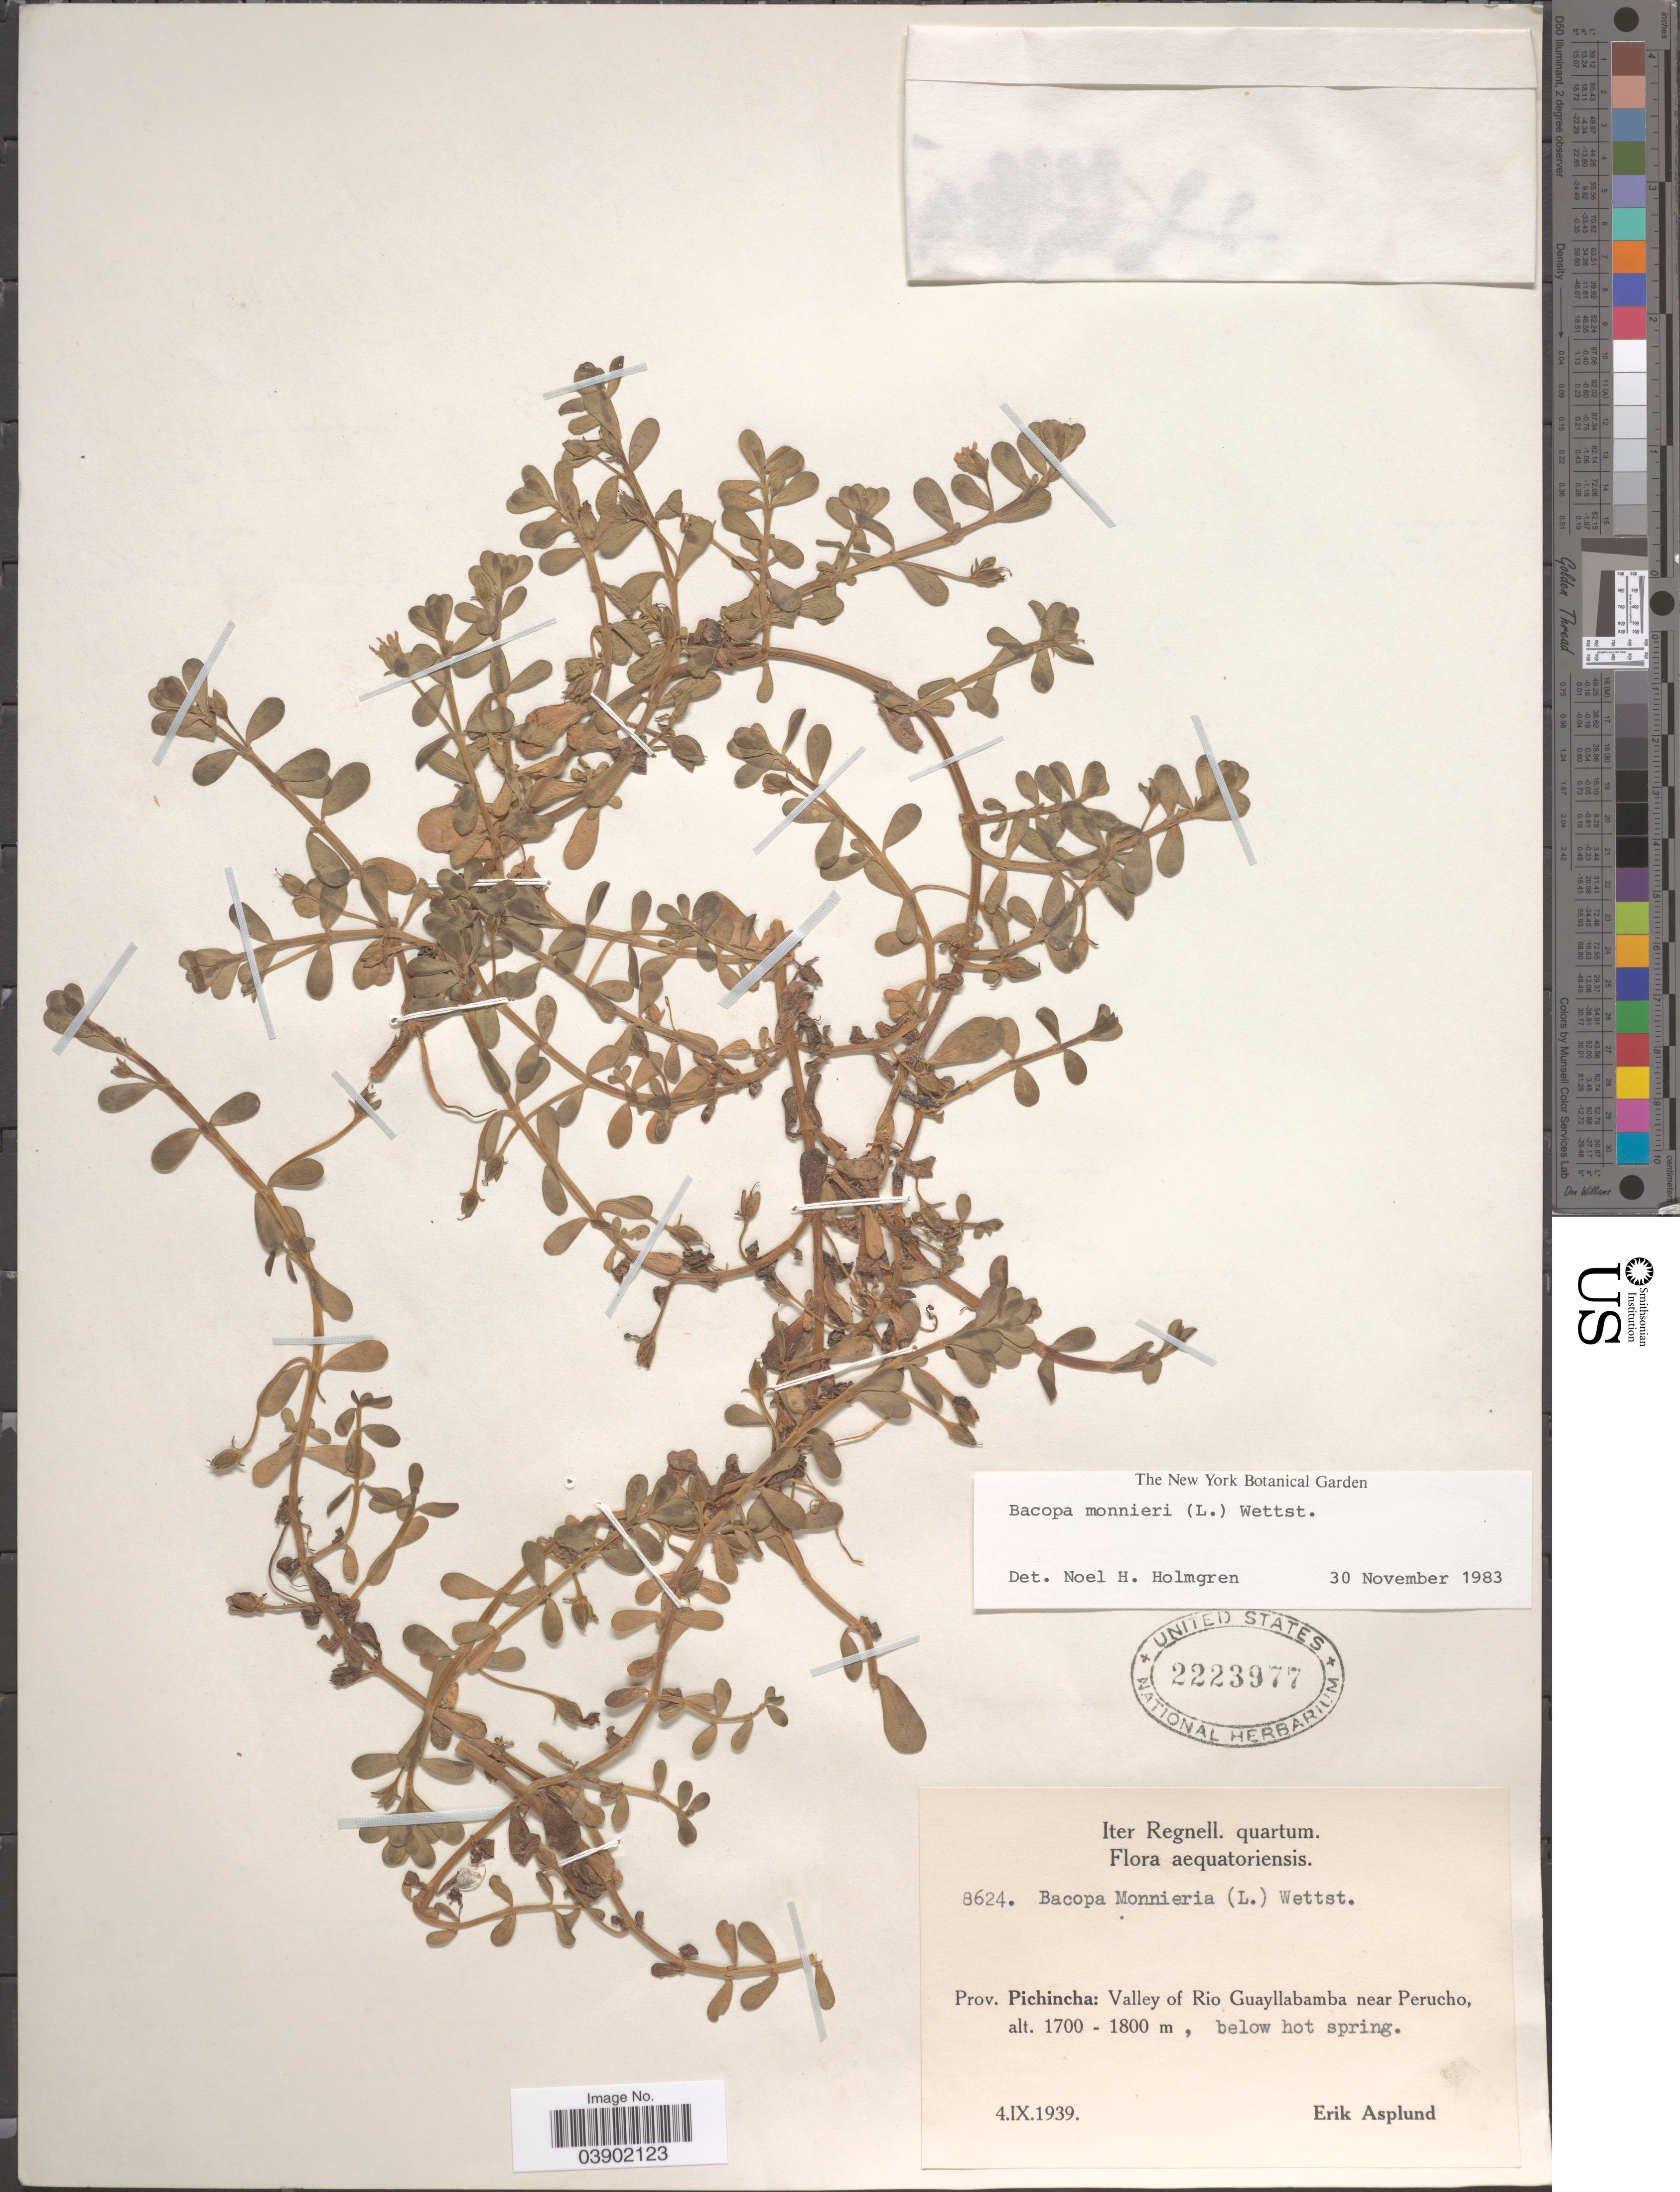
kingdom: Plantae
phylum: Tracheophyta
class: Magnoliopsida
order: Lamiales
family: Plantaginaceae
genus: Bacopa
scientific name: Bacopa monnieri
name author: (L.) Pennell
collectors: E. Asplund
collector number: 8624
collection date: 1939-09-04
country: Ecuador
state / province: Pichincha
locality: Valley of Rio Guayllabamba near Perucho.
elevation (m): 1700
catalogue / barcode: US 2223977